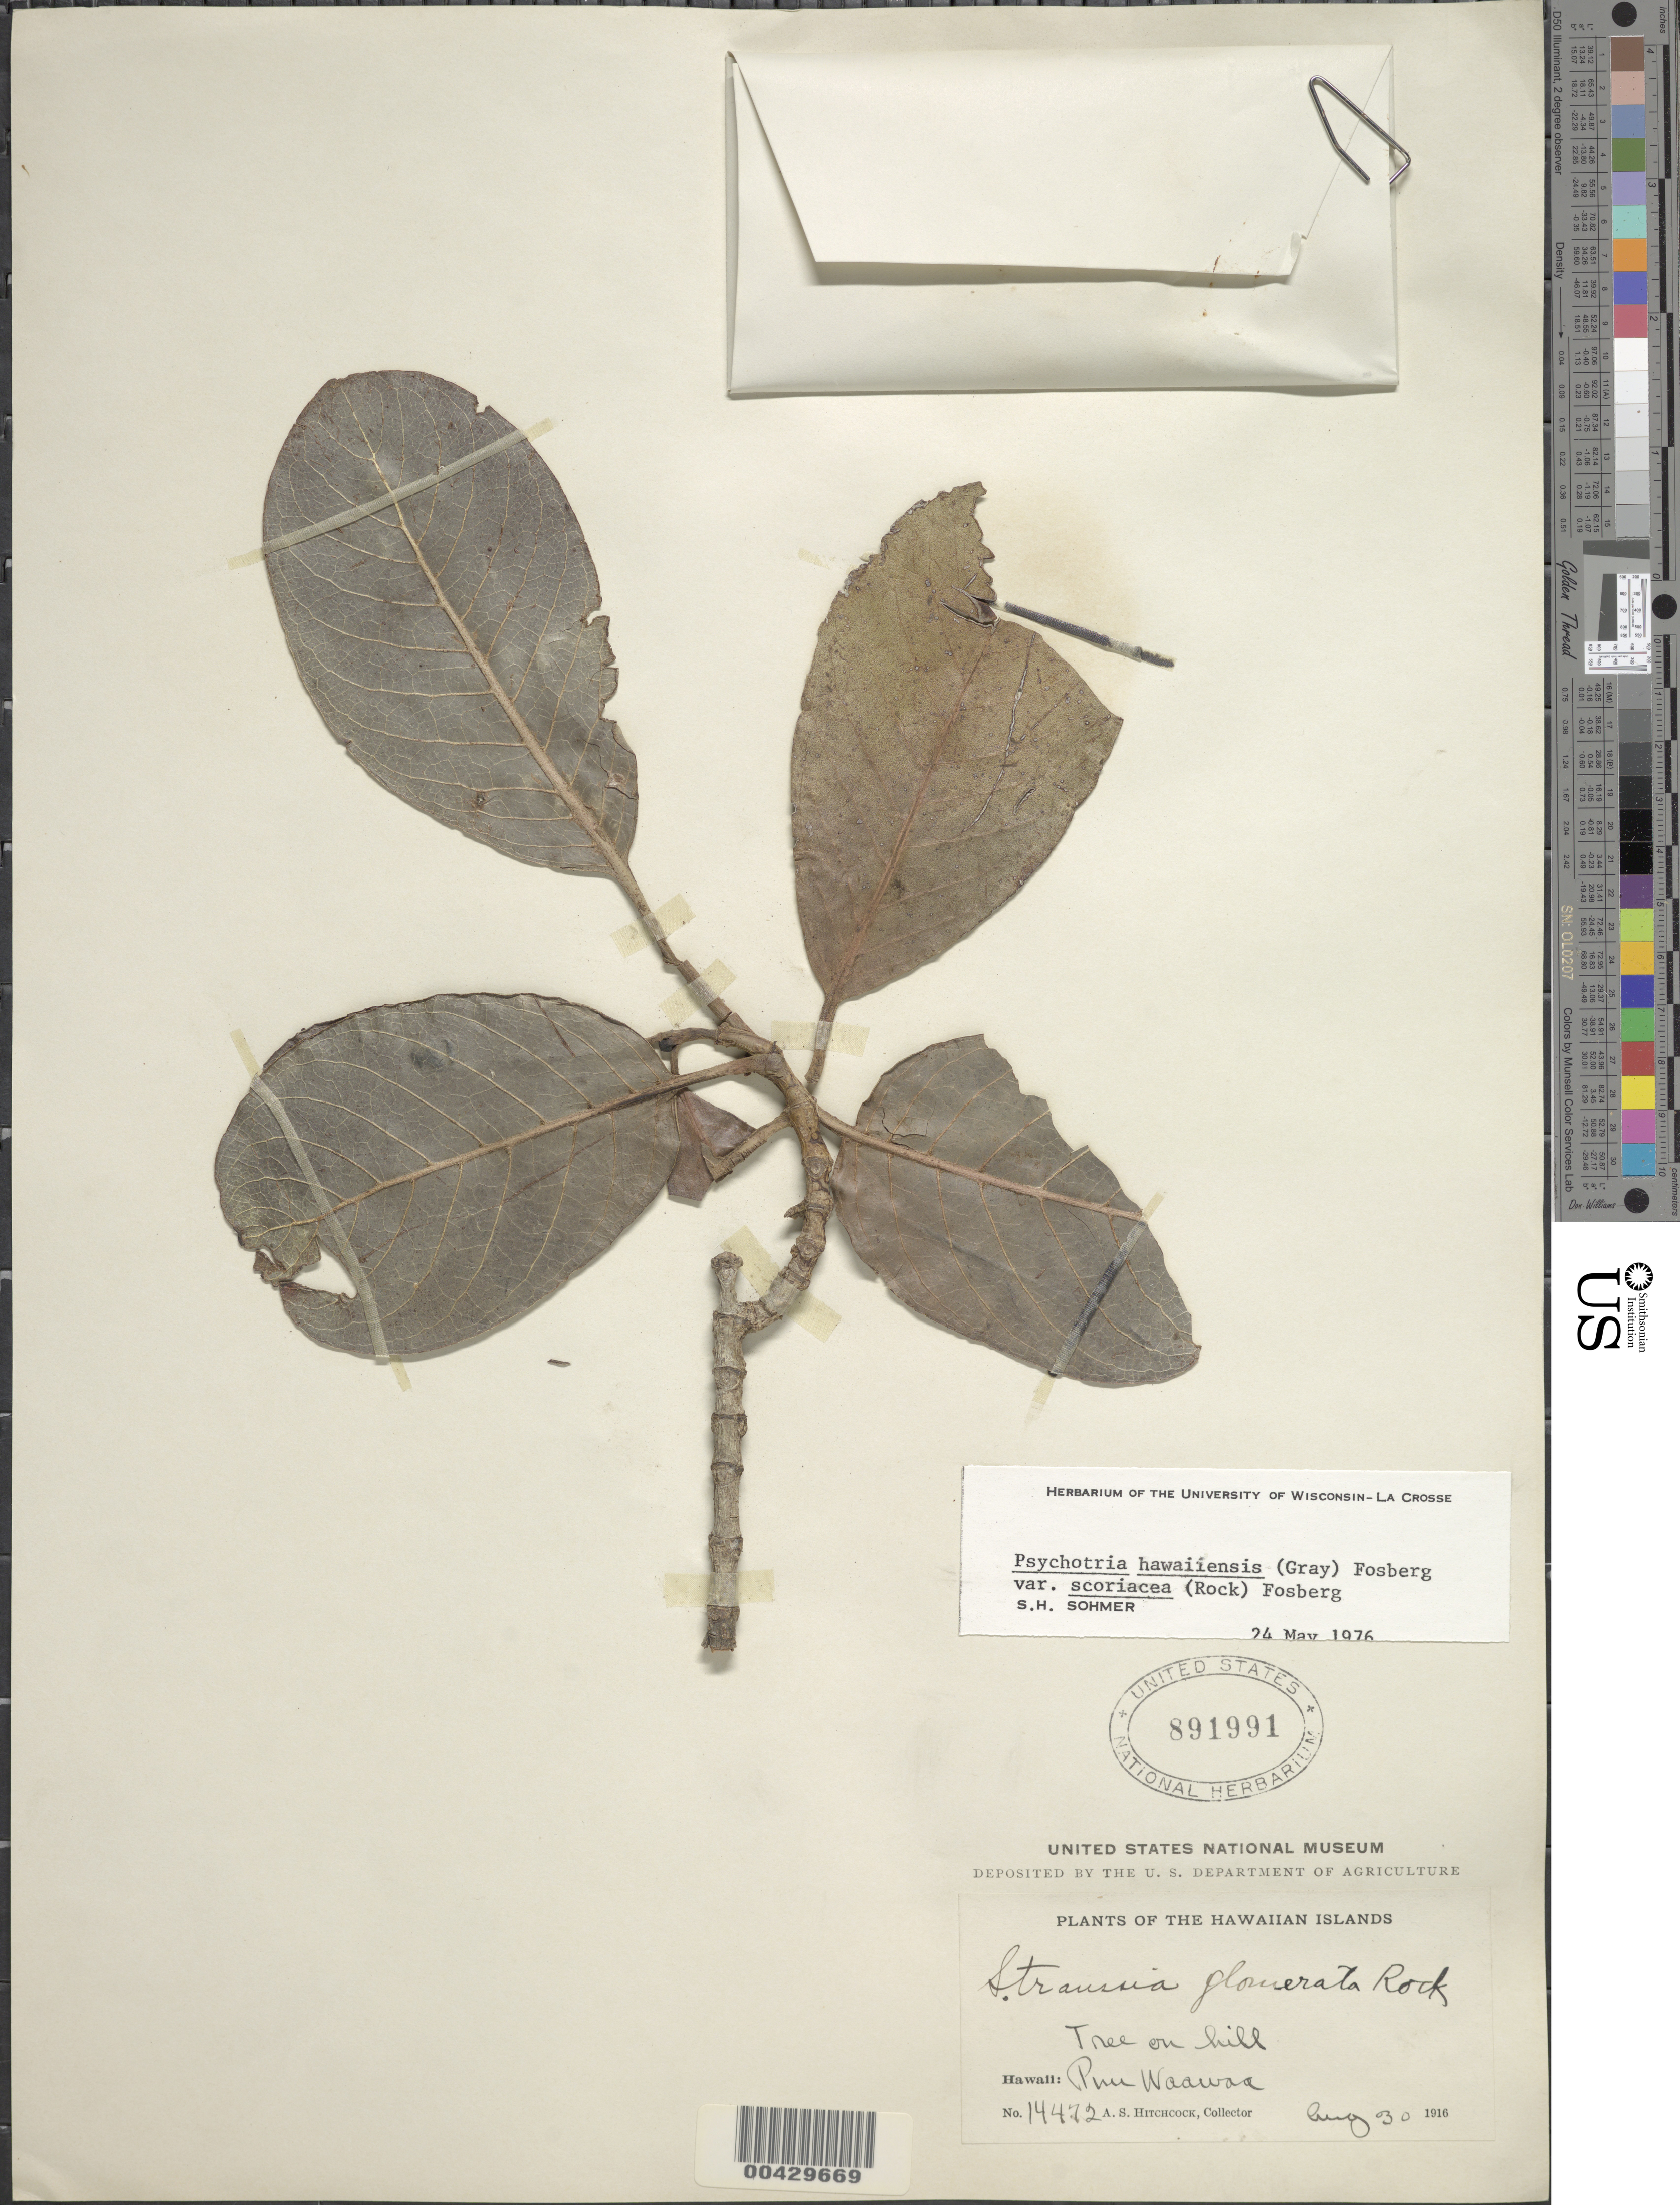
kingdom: Plantae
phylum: Tracheophyta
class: Magnoliopsida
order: Gentianales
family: Rubiaceae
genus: Psychotria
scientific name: Psychotria hawaiiensis var. scoriacea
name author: (Rock) Fosberg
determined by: Sohmer, S. H.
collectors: A. S. Hitchcock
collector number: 14472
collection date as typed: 30 Aug 1916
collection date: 1916-08-30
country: United States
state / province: Hawaii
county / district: Hawaii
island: Hawaii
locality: Puu Waawaa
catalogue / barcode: US 891991